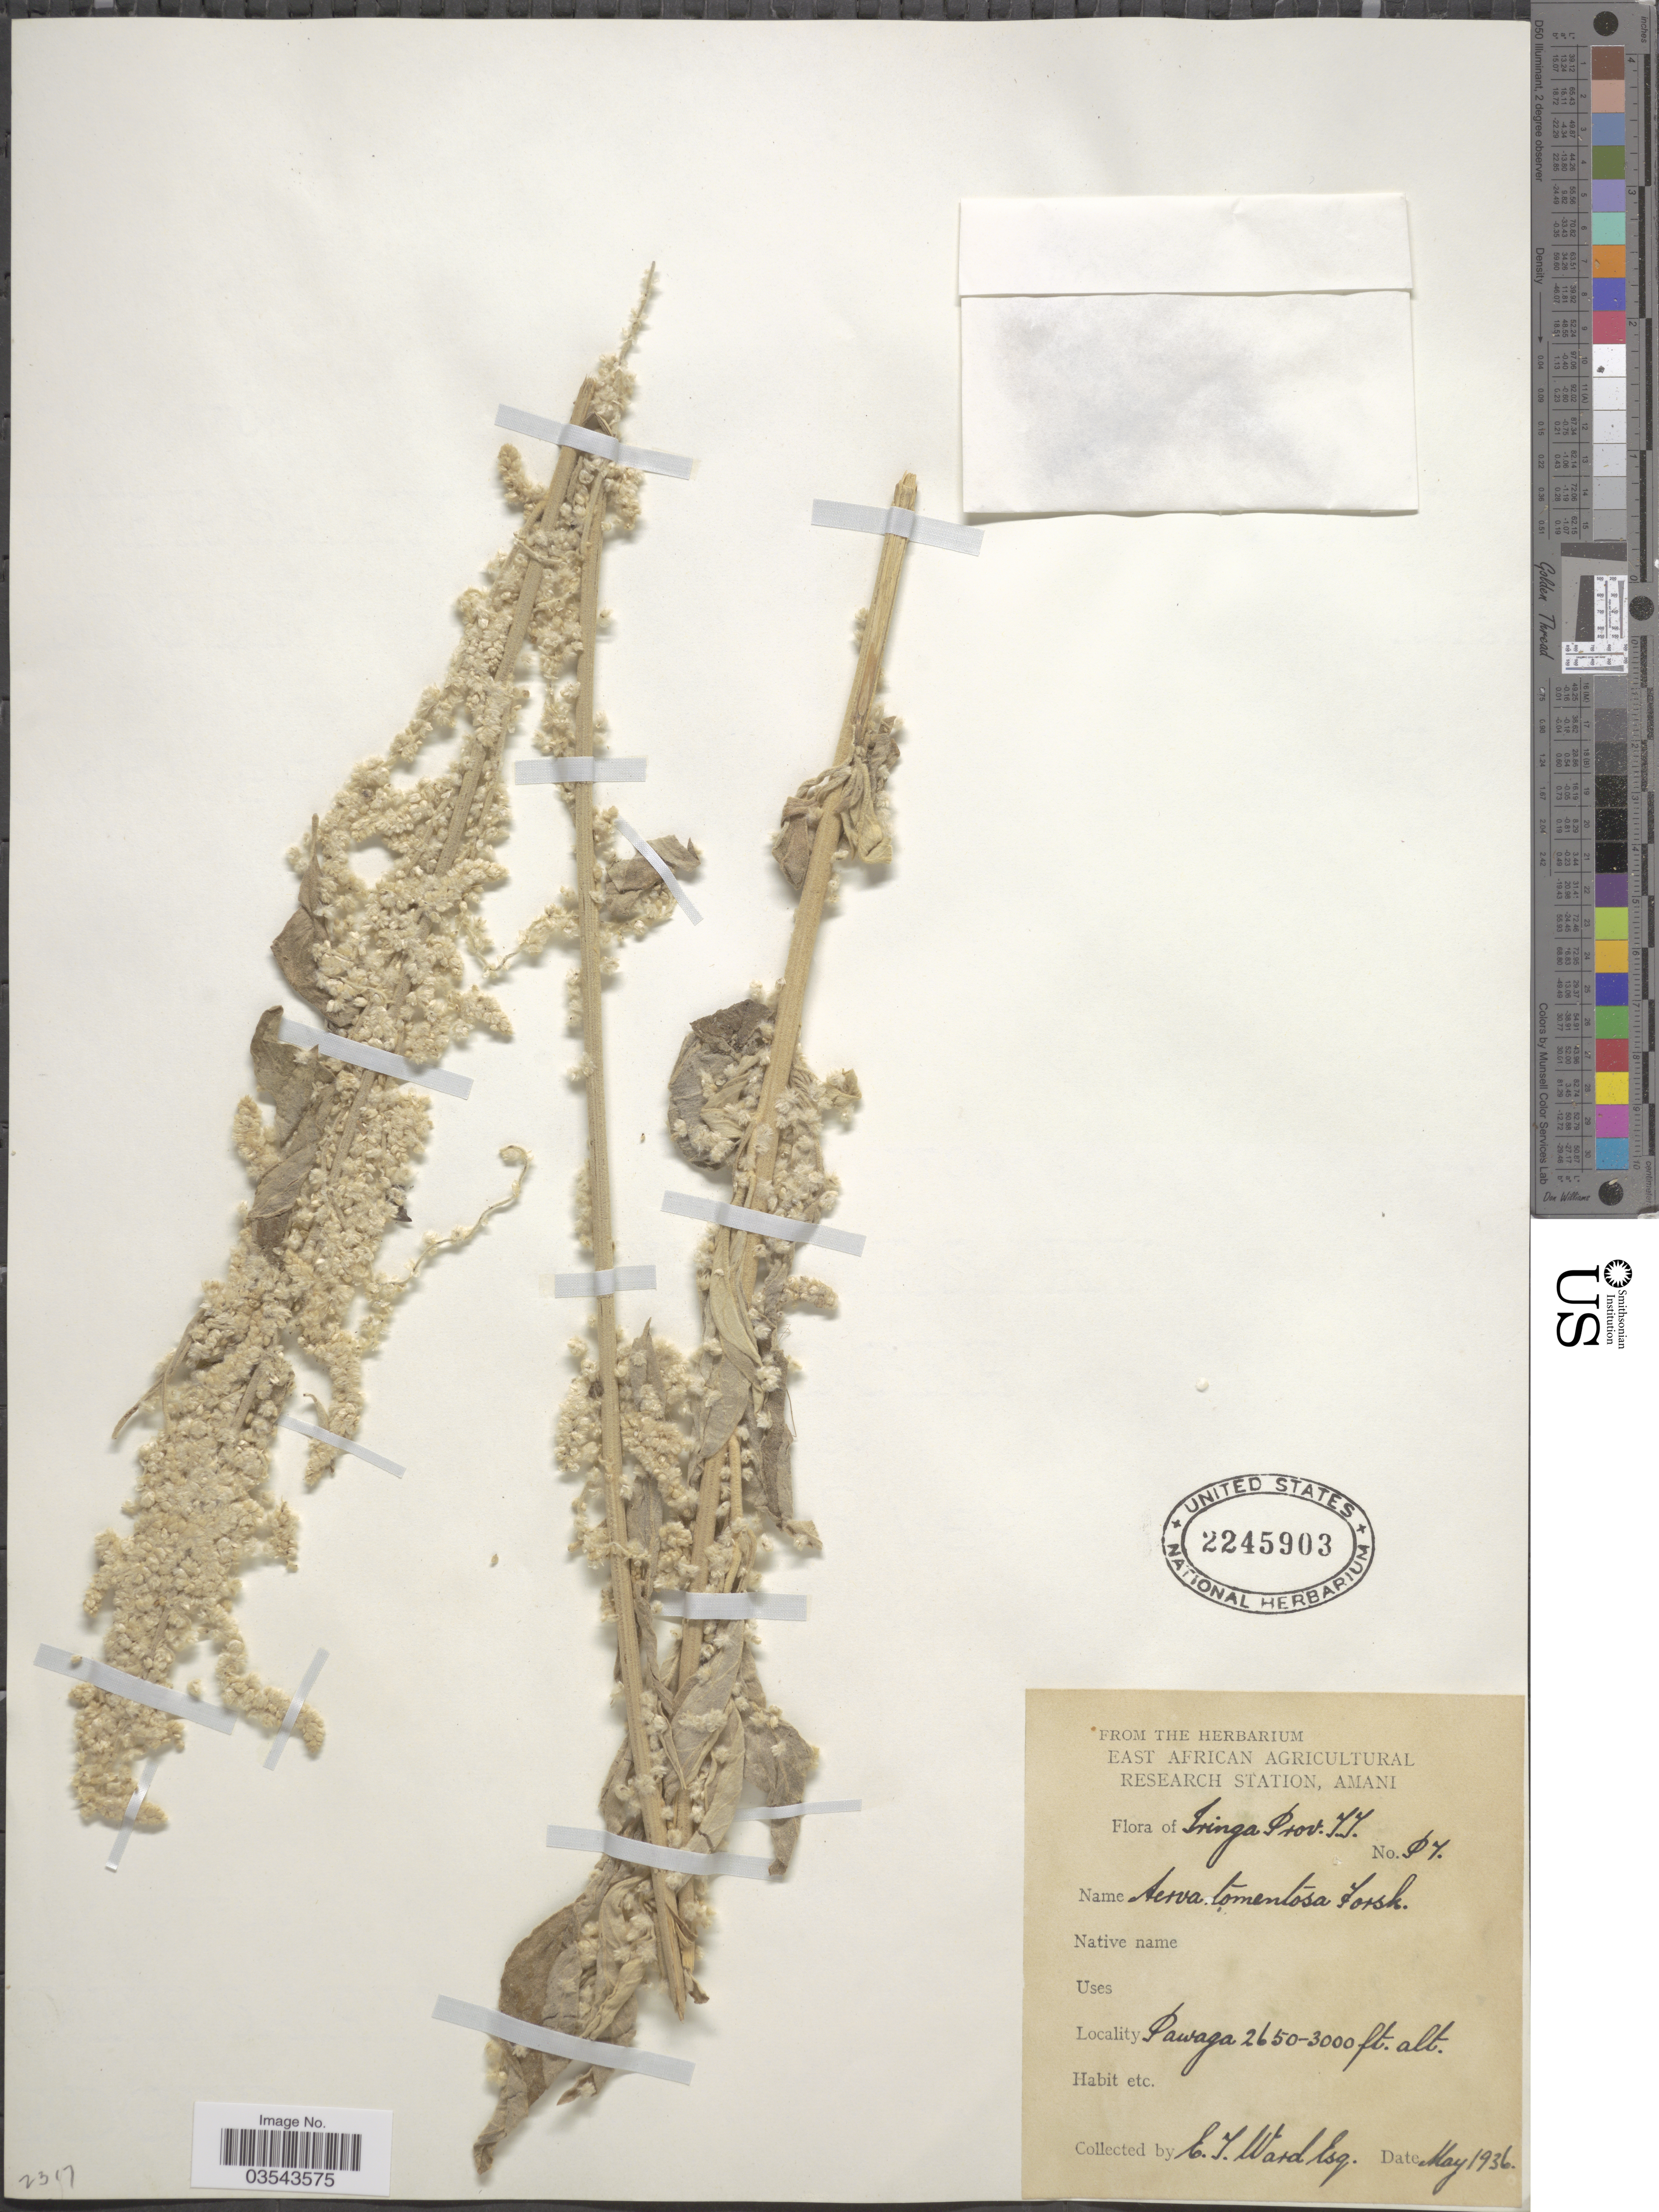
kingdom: Plantae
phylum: Tracheophyta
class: Magnoliopsida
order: Caryophyllales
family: Amaranthaceae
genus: Aerva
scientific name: Aerva tomentosa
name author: Forssk.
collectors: E. Ward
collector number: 97*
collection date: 1936-05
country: Tanzania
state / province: Iringa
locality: Pawaga.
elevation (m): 808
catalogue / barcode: US 2245903